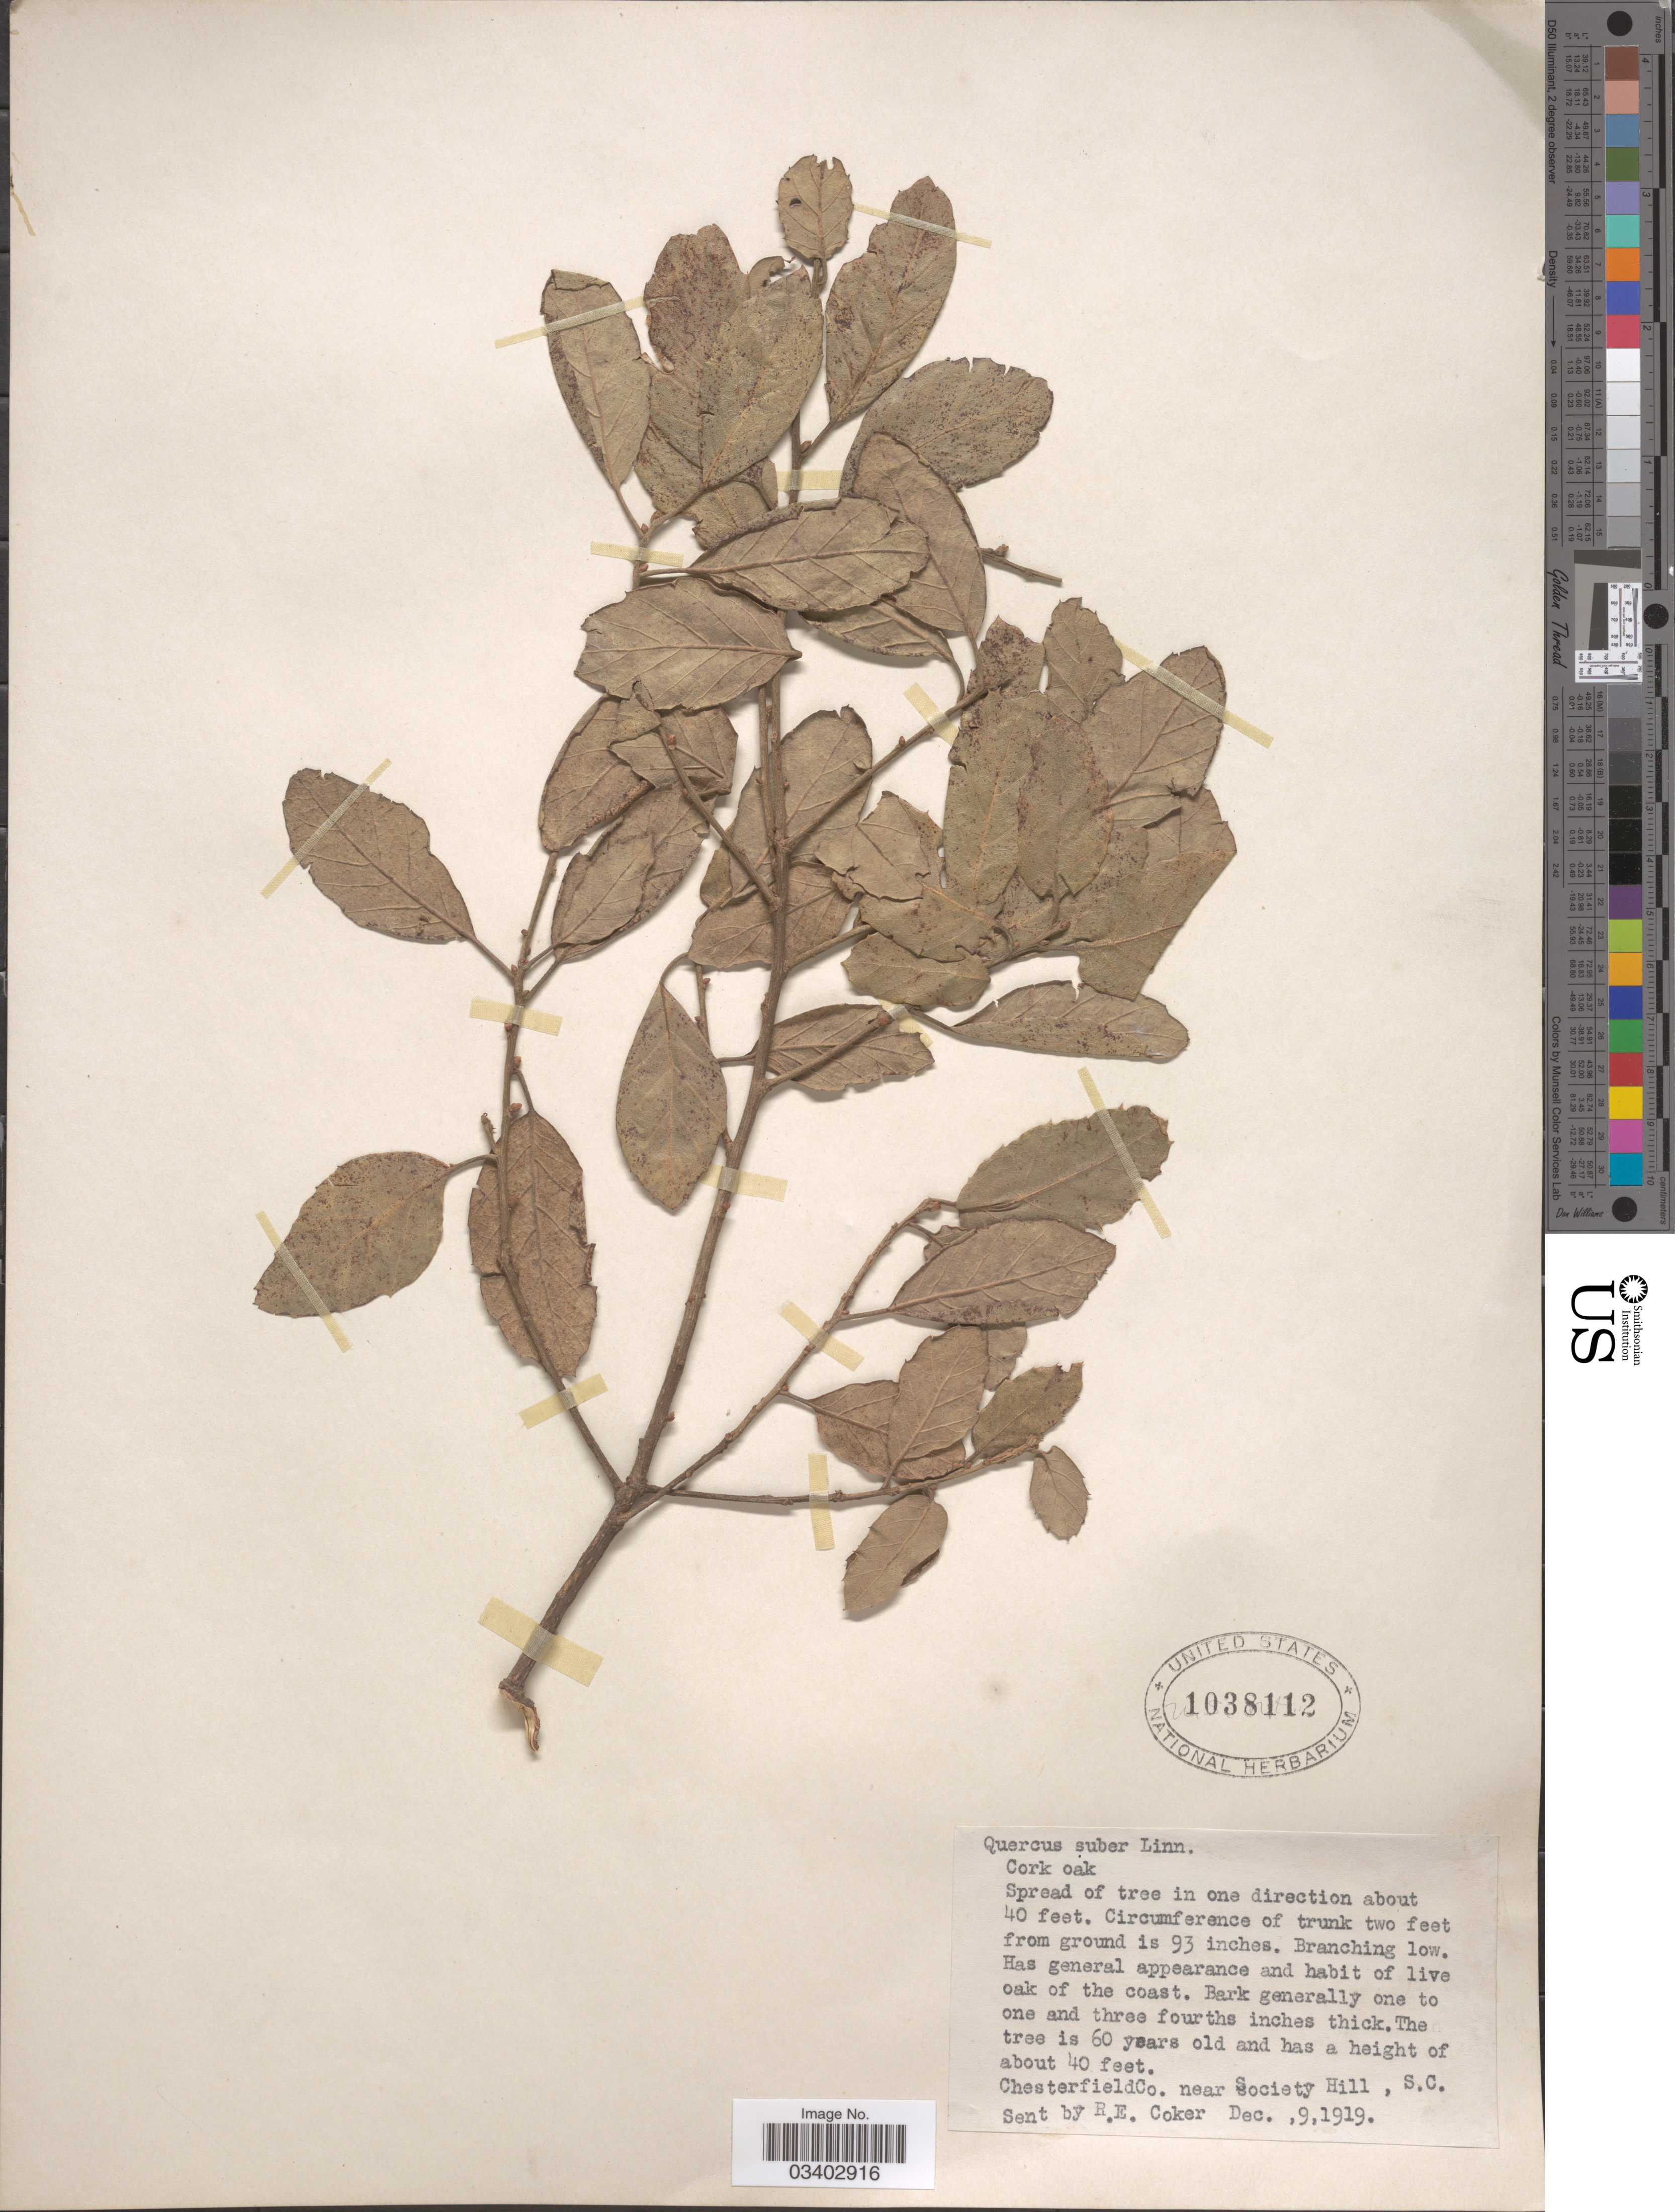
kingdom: Plantae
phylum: Tracheophyta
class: Magnoliopsida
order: Fagales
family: Fagaceae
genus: Quercus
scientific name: Quercus suber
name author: L.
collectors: R. Coker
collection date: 1919-12-09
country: United States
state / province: South Carolina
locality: Chesterfield Co. near Society Hill.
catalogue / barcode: US 1038112